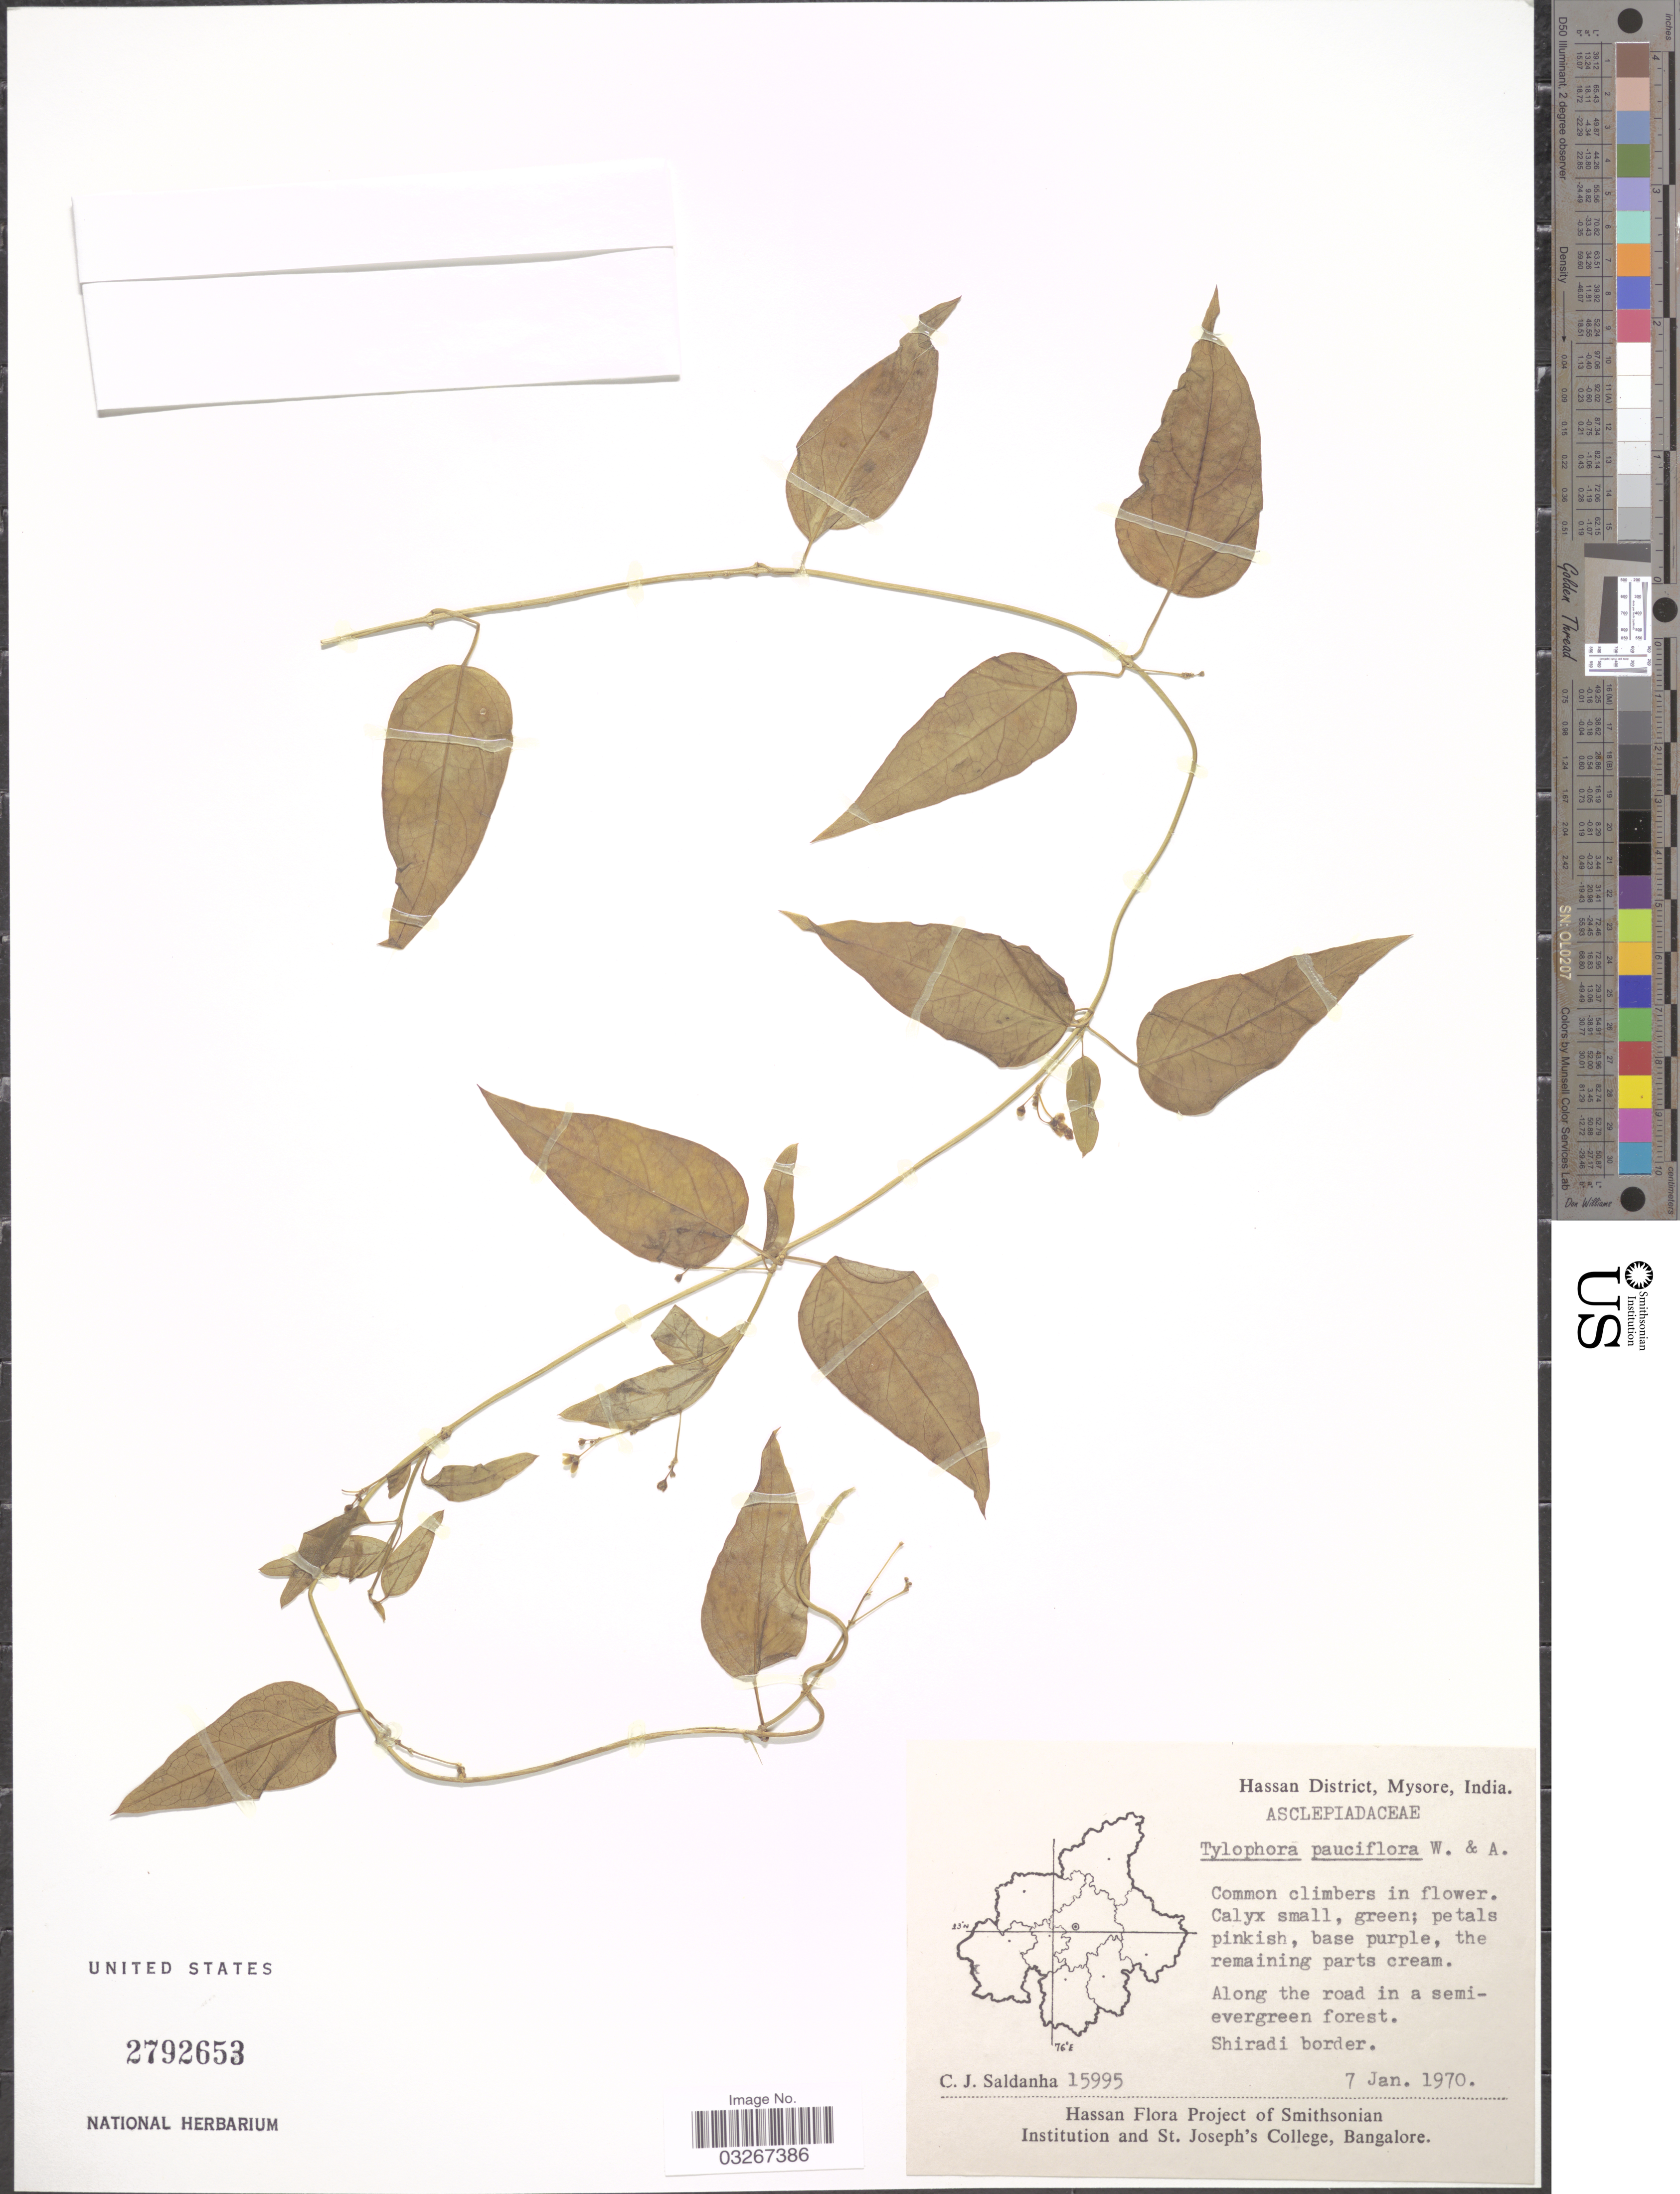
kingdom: Plantae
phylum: Tracheophyta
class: Magnoliopsida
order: Gentianales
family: Apocynaceae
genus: Tylophora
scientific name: Tylophora pauciflora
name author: Wight & Arn.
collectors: C. J. Saldanha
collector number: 15995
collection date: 1970-01-07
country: India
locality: Hassan District, Mysore. Shiradi border.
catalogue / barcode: US 2792653